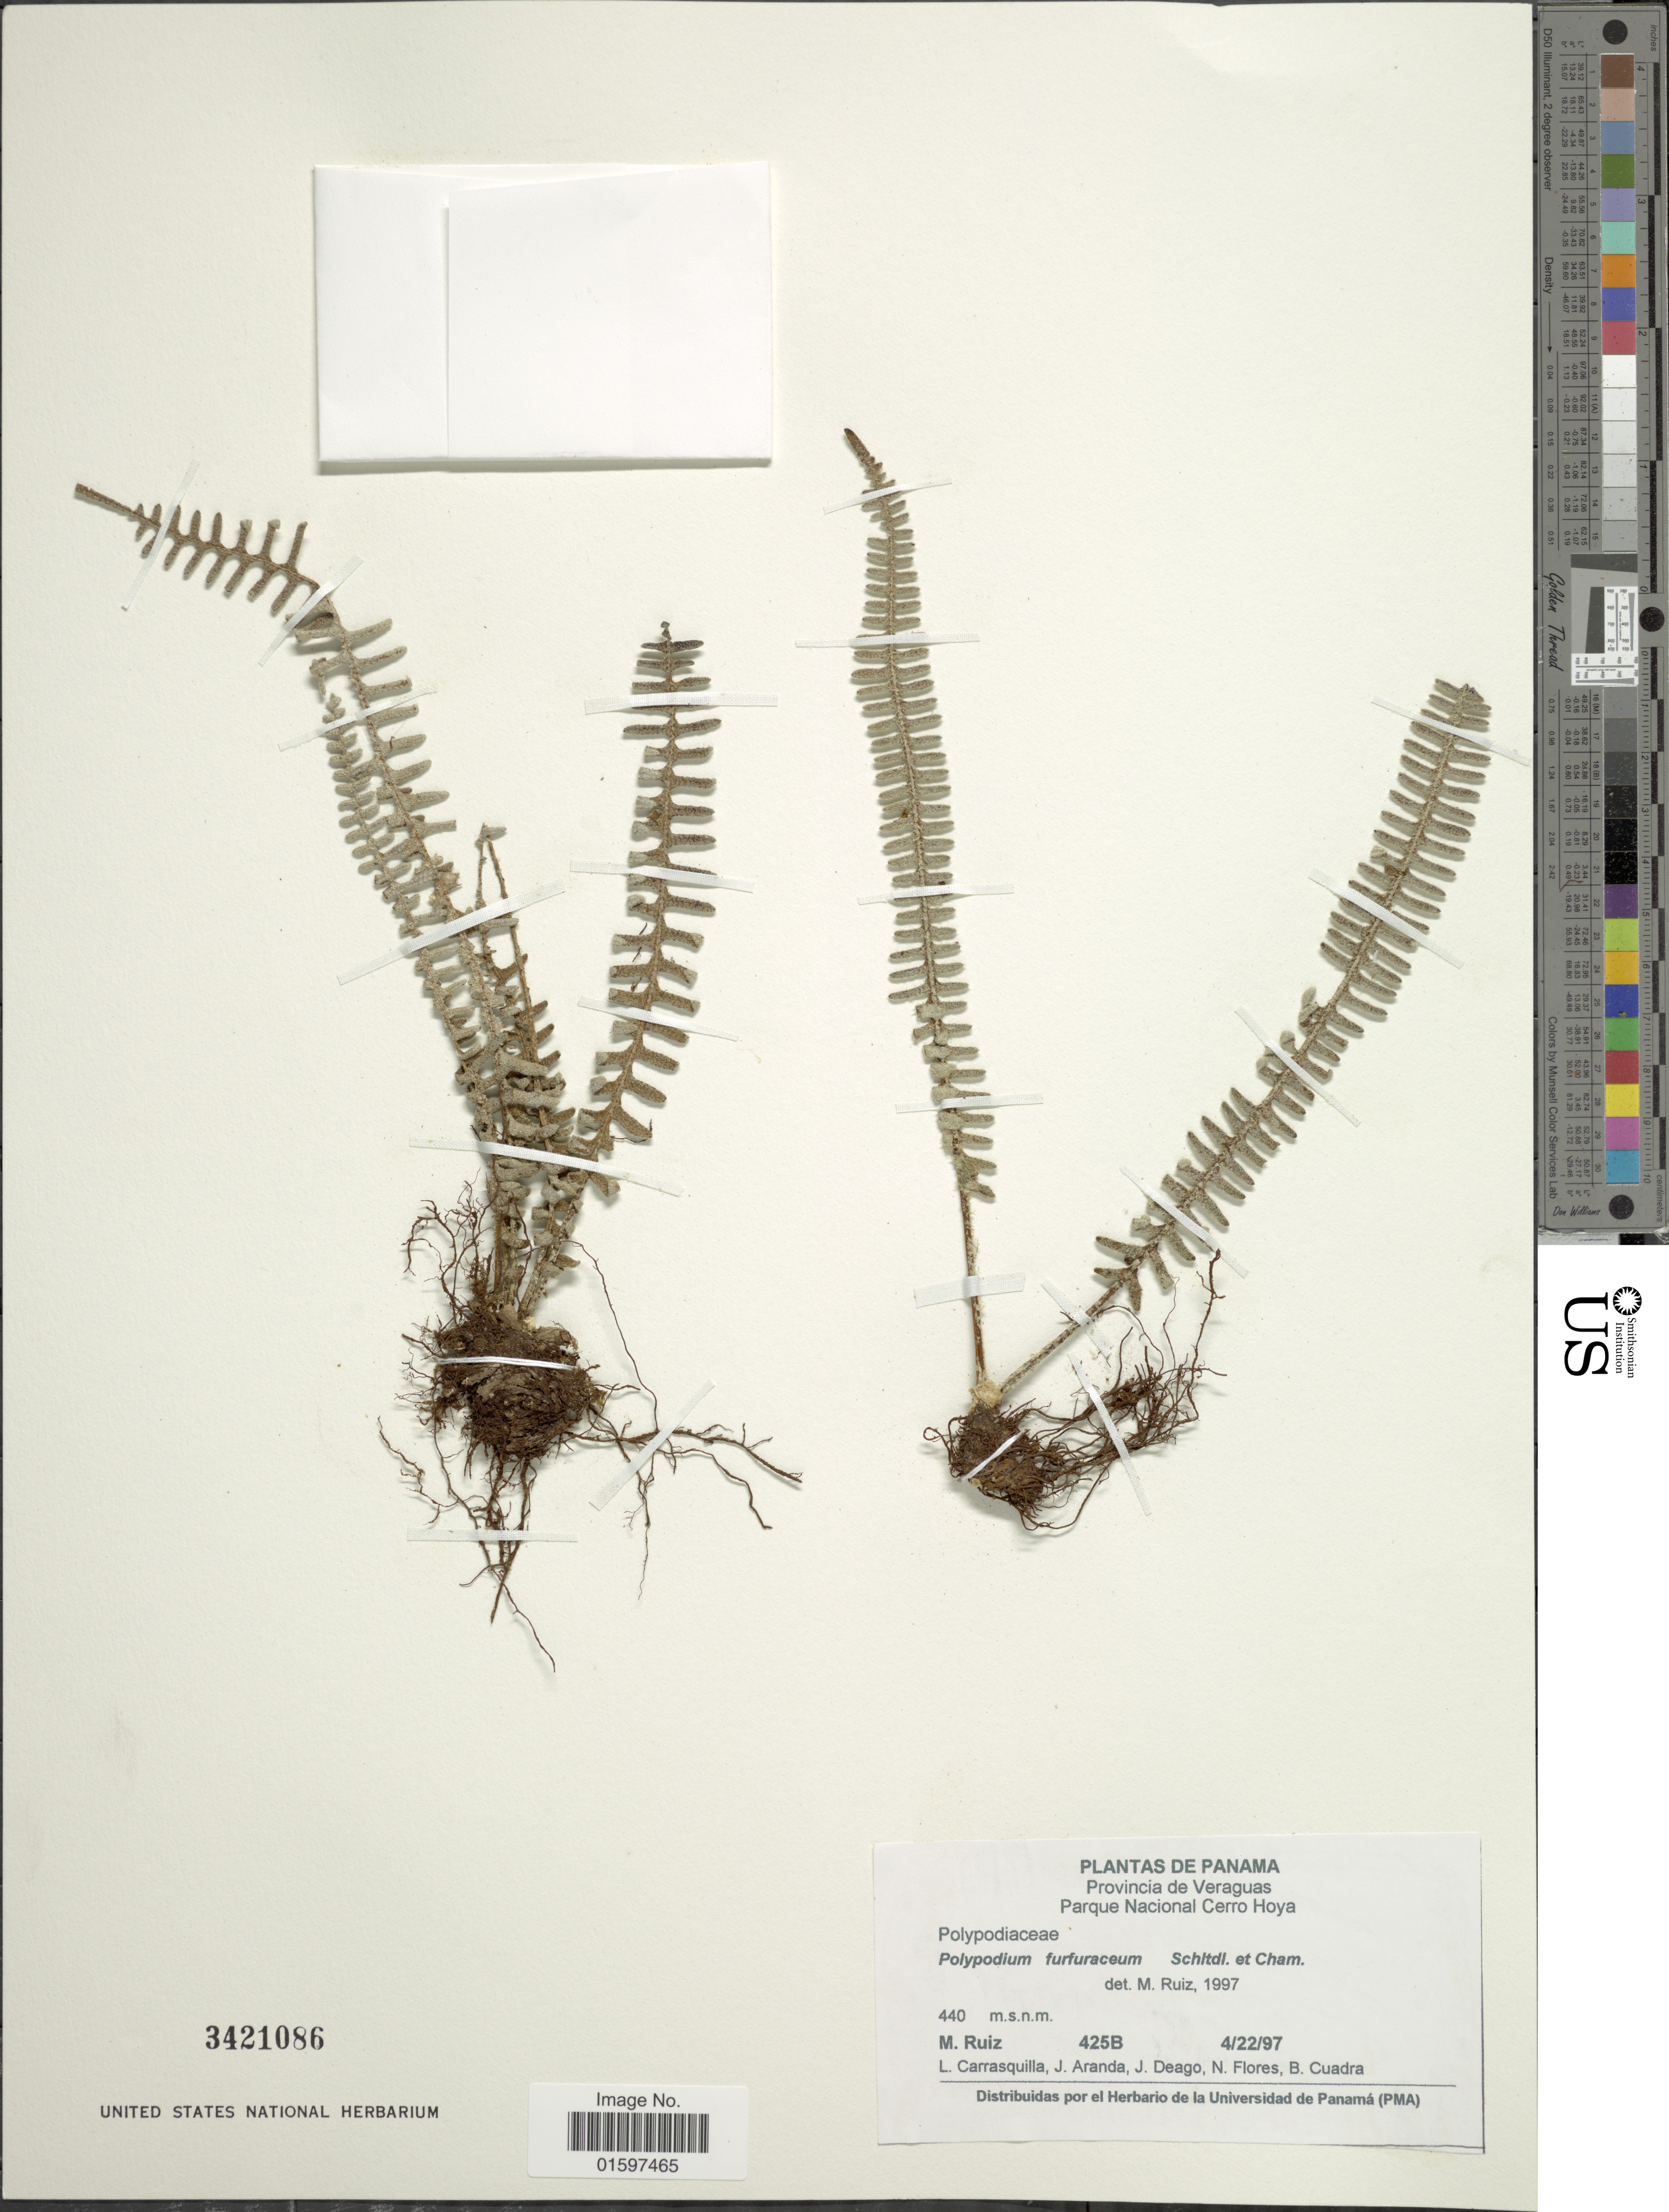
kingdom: Plantae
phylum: Tracheophyta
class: Polypodiopsida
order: Polypodiales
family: Polypodiaceae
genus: Pleopeltis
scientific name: Pleopeltis furfuracea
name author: (Schltdl. & Cham.) A.R. Sm. & Tejero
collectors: M. Ruiz, L. Carrasquilla, J. Aranda, J. Deago & et al.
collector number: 425B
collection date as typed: Transcribed d/m/y: 22/4/97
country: Panama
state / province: Veraguas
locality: Parque Nacional Cerro Hoya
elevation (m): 440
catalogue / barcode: US 3421086